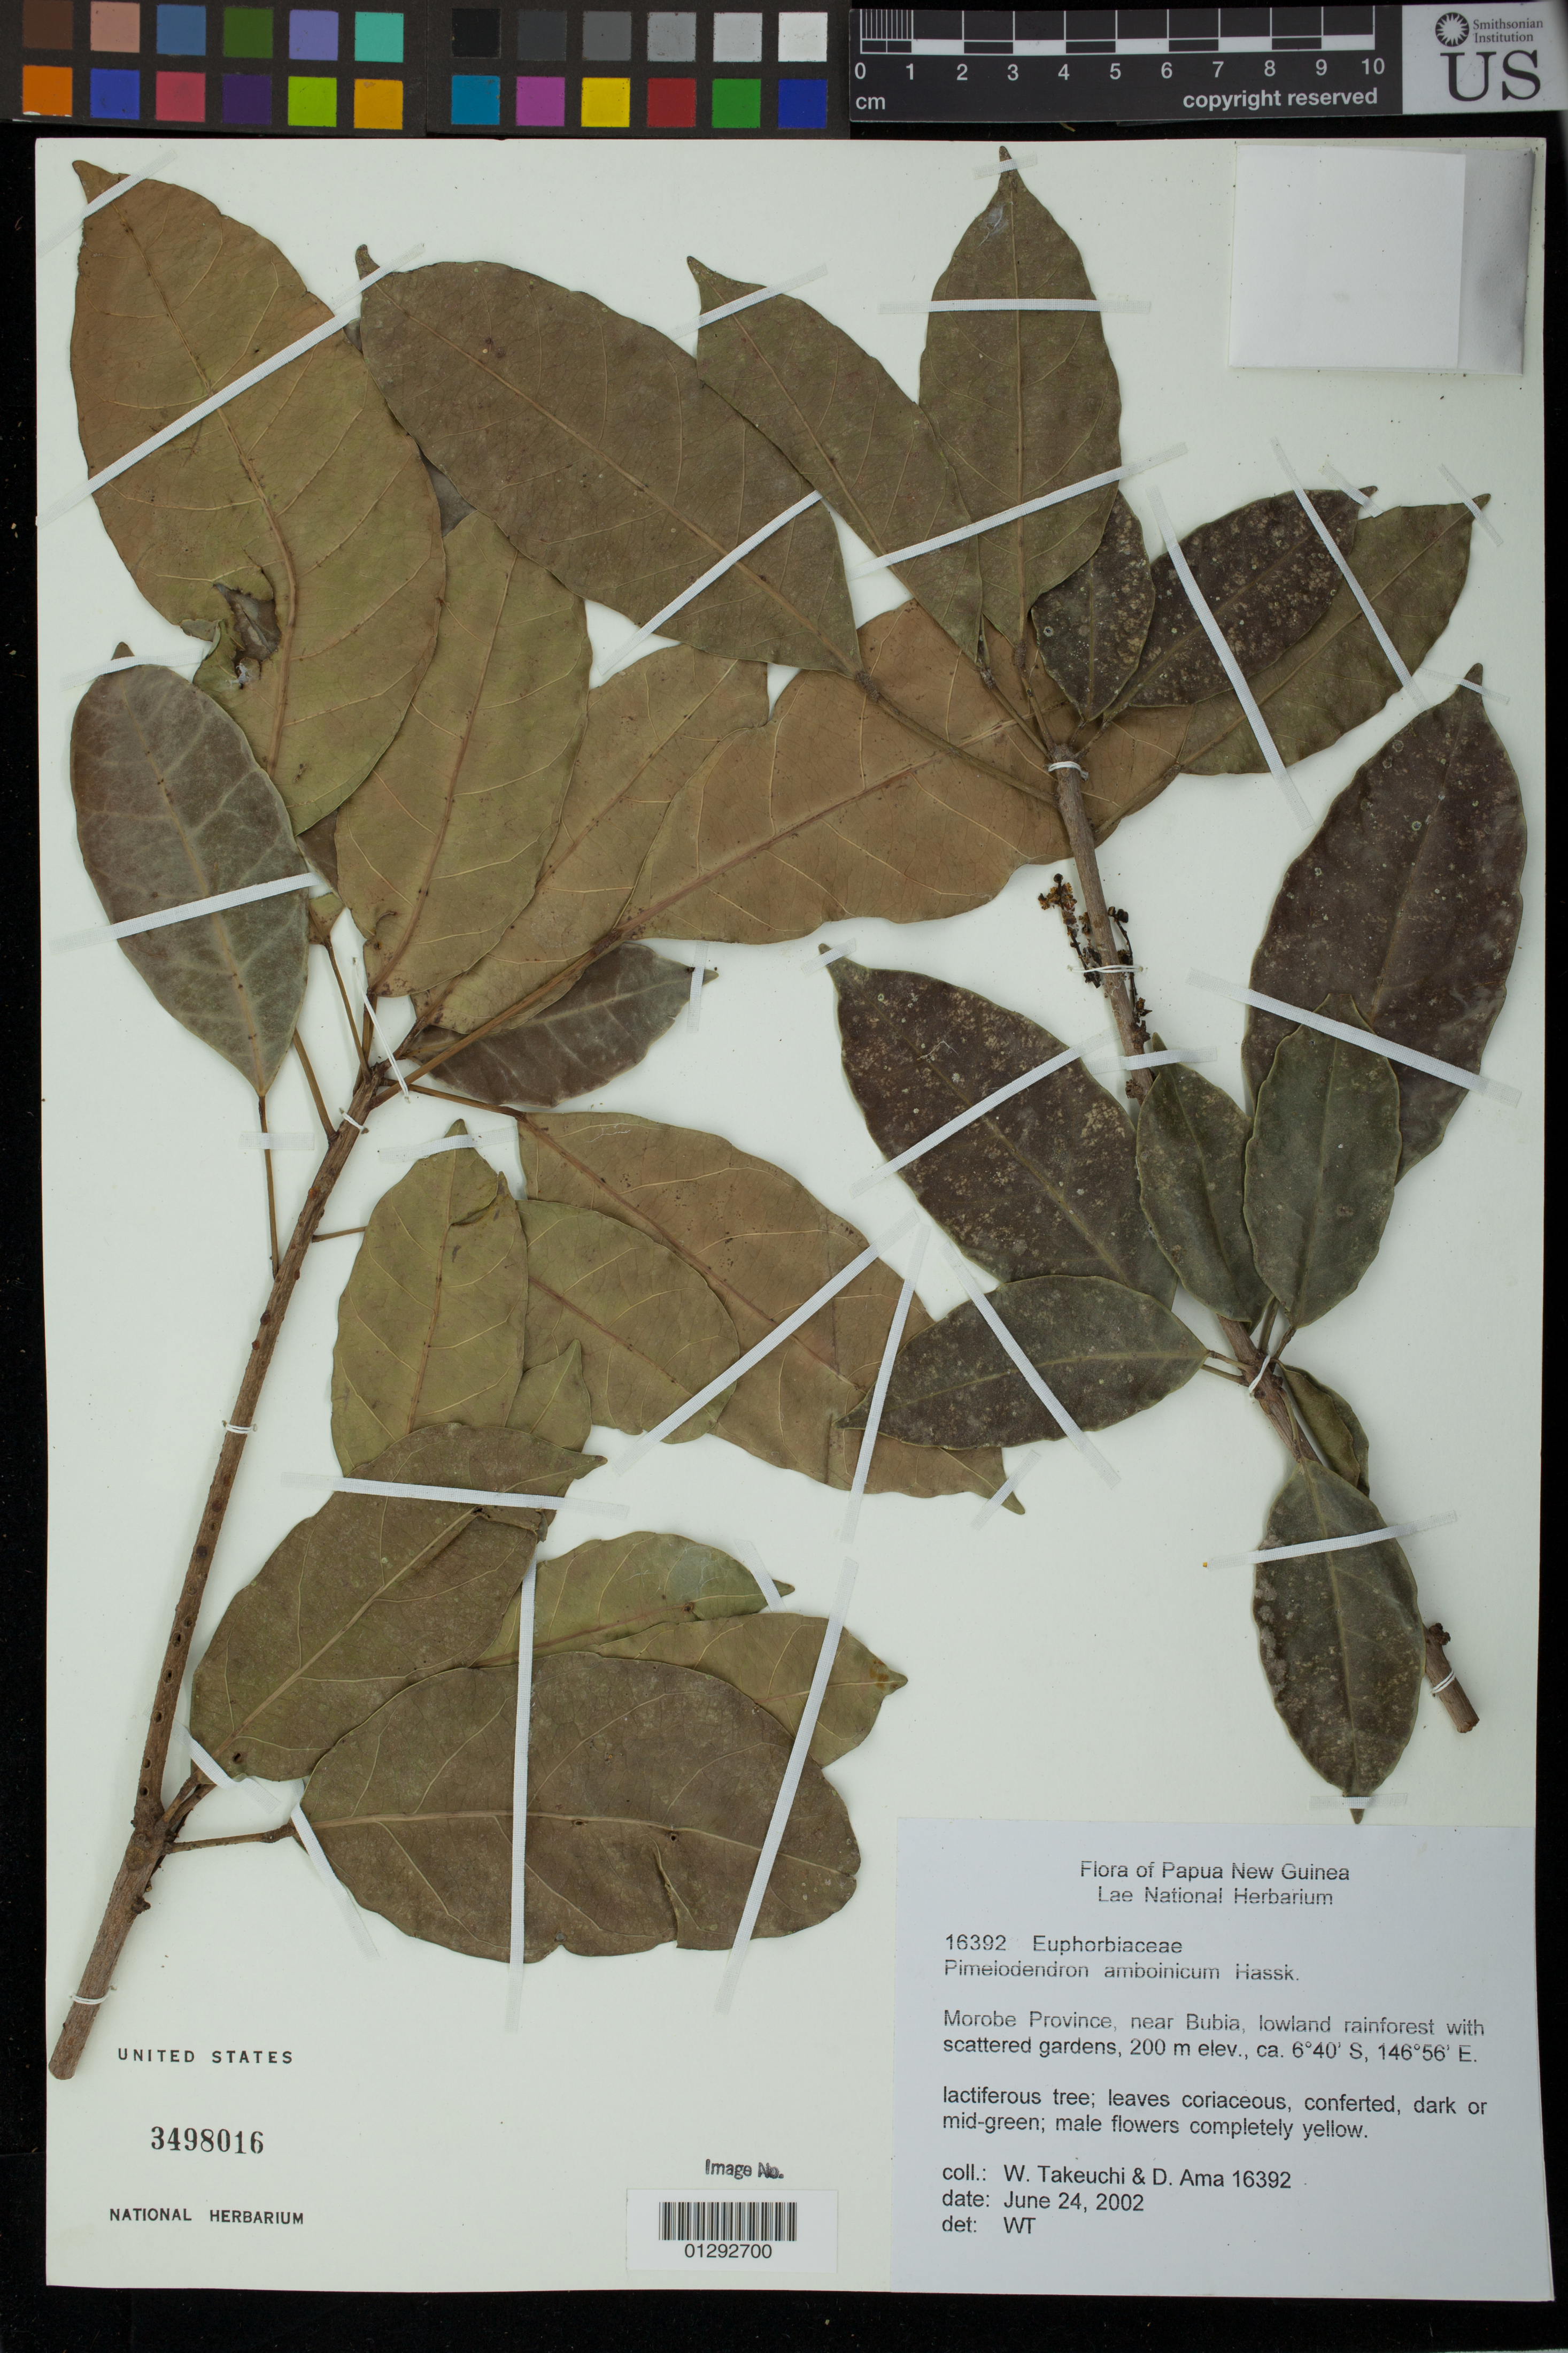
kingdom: Plantae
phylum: Tracheophyta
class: Magnoliopsida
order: Malpighiales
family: Euphorbiaceae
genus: Pimelodendron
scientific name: Pimelodendron amboinicum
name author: Hassk.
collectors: W. N. Takeuchi & D. Ama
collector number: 16392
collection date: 2002-06-24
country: Papua New Guinea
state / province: Morobe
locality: Near Bubia, lowland rainforest with scattered gardens.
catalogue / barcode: US 3498016